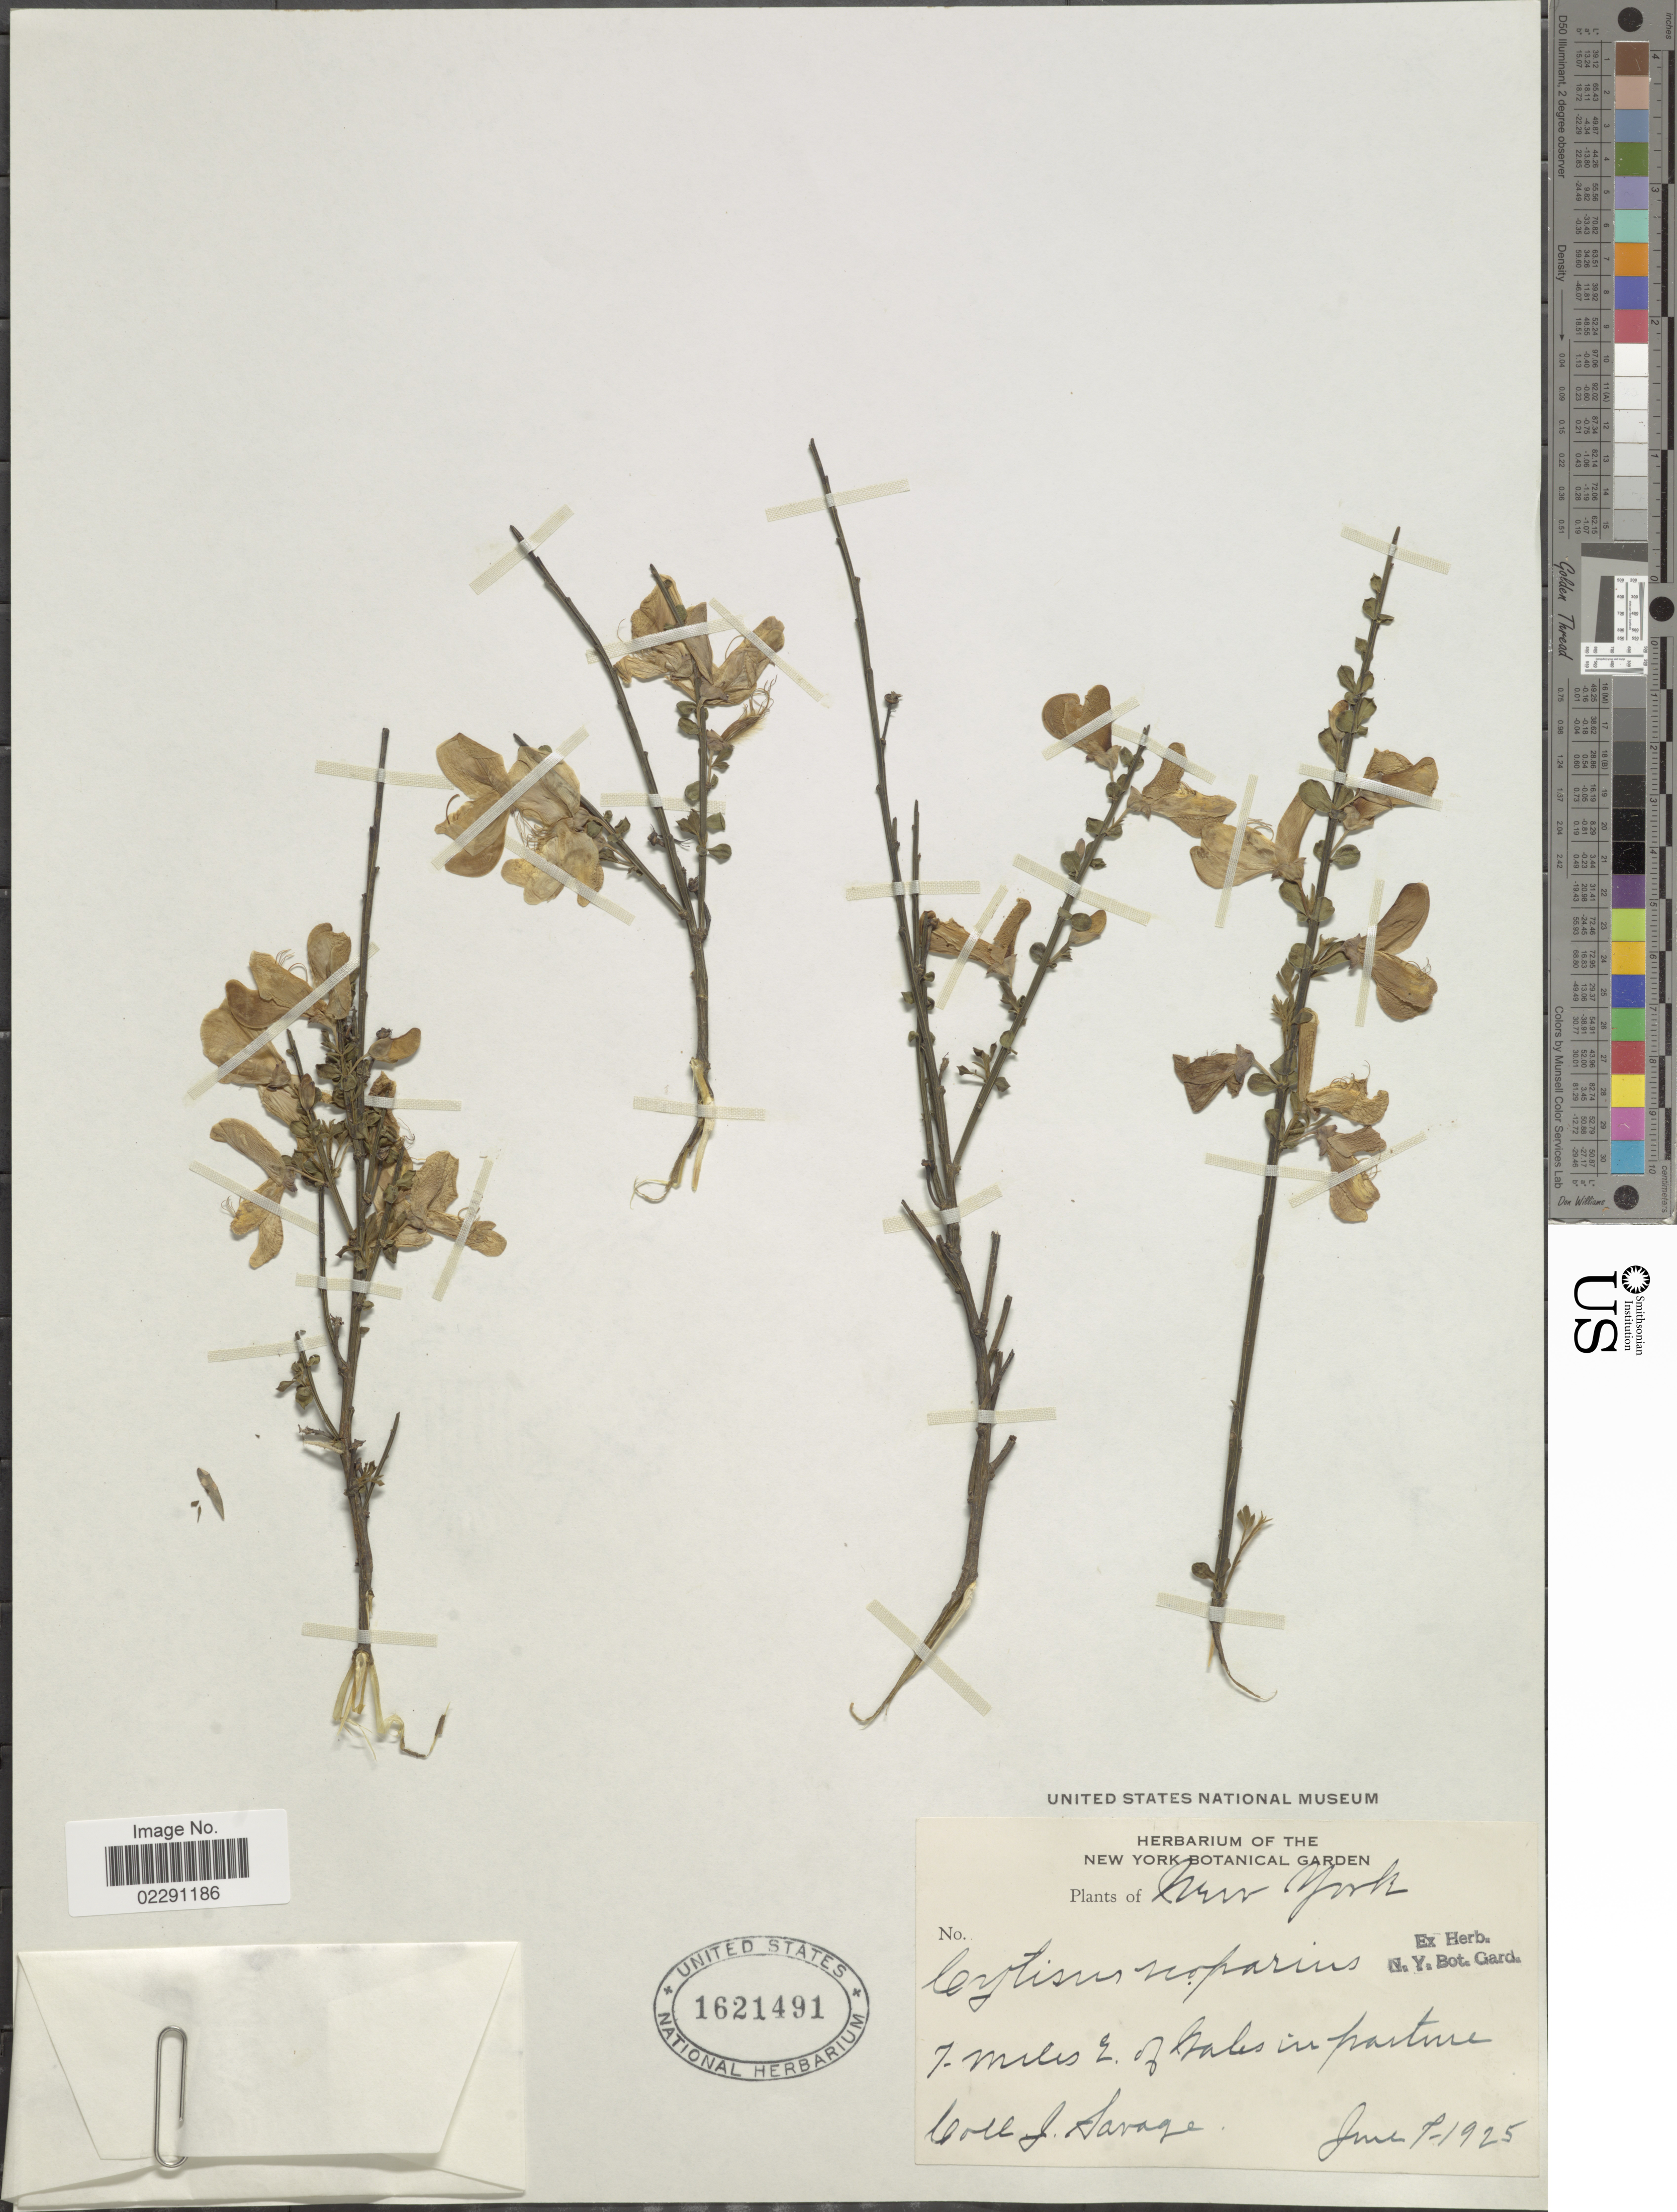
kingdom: Plantae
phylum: Tracheophyta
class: Magnoliopsida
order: Fabales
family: Fabaceae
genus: Cytisus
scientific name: Cytisus scoparius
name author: (L.) Link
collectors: J. Savage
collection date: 1925-06-07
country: United States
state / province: New York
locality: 7 miles E. of Gales [interpreted]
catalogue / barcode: US 1621491